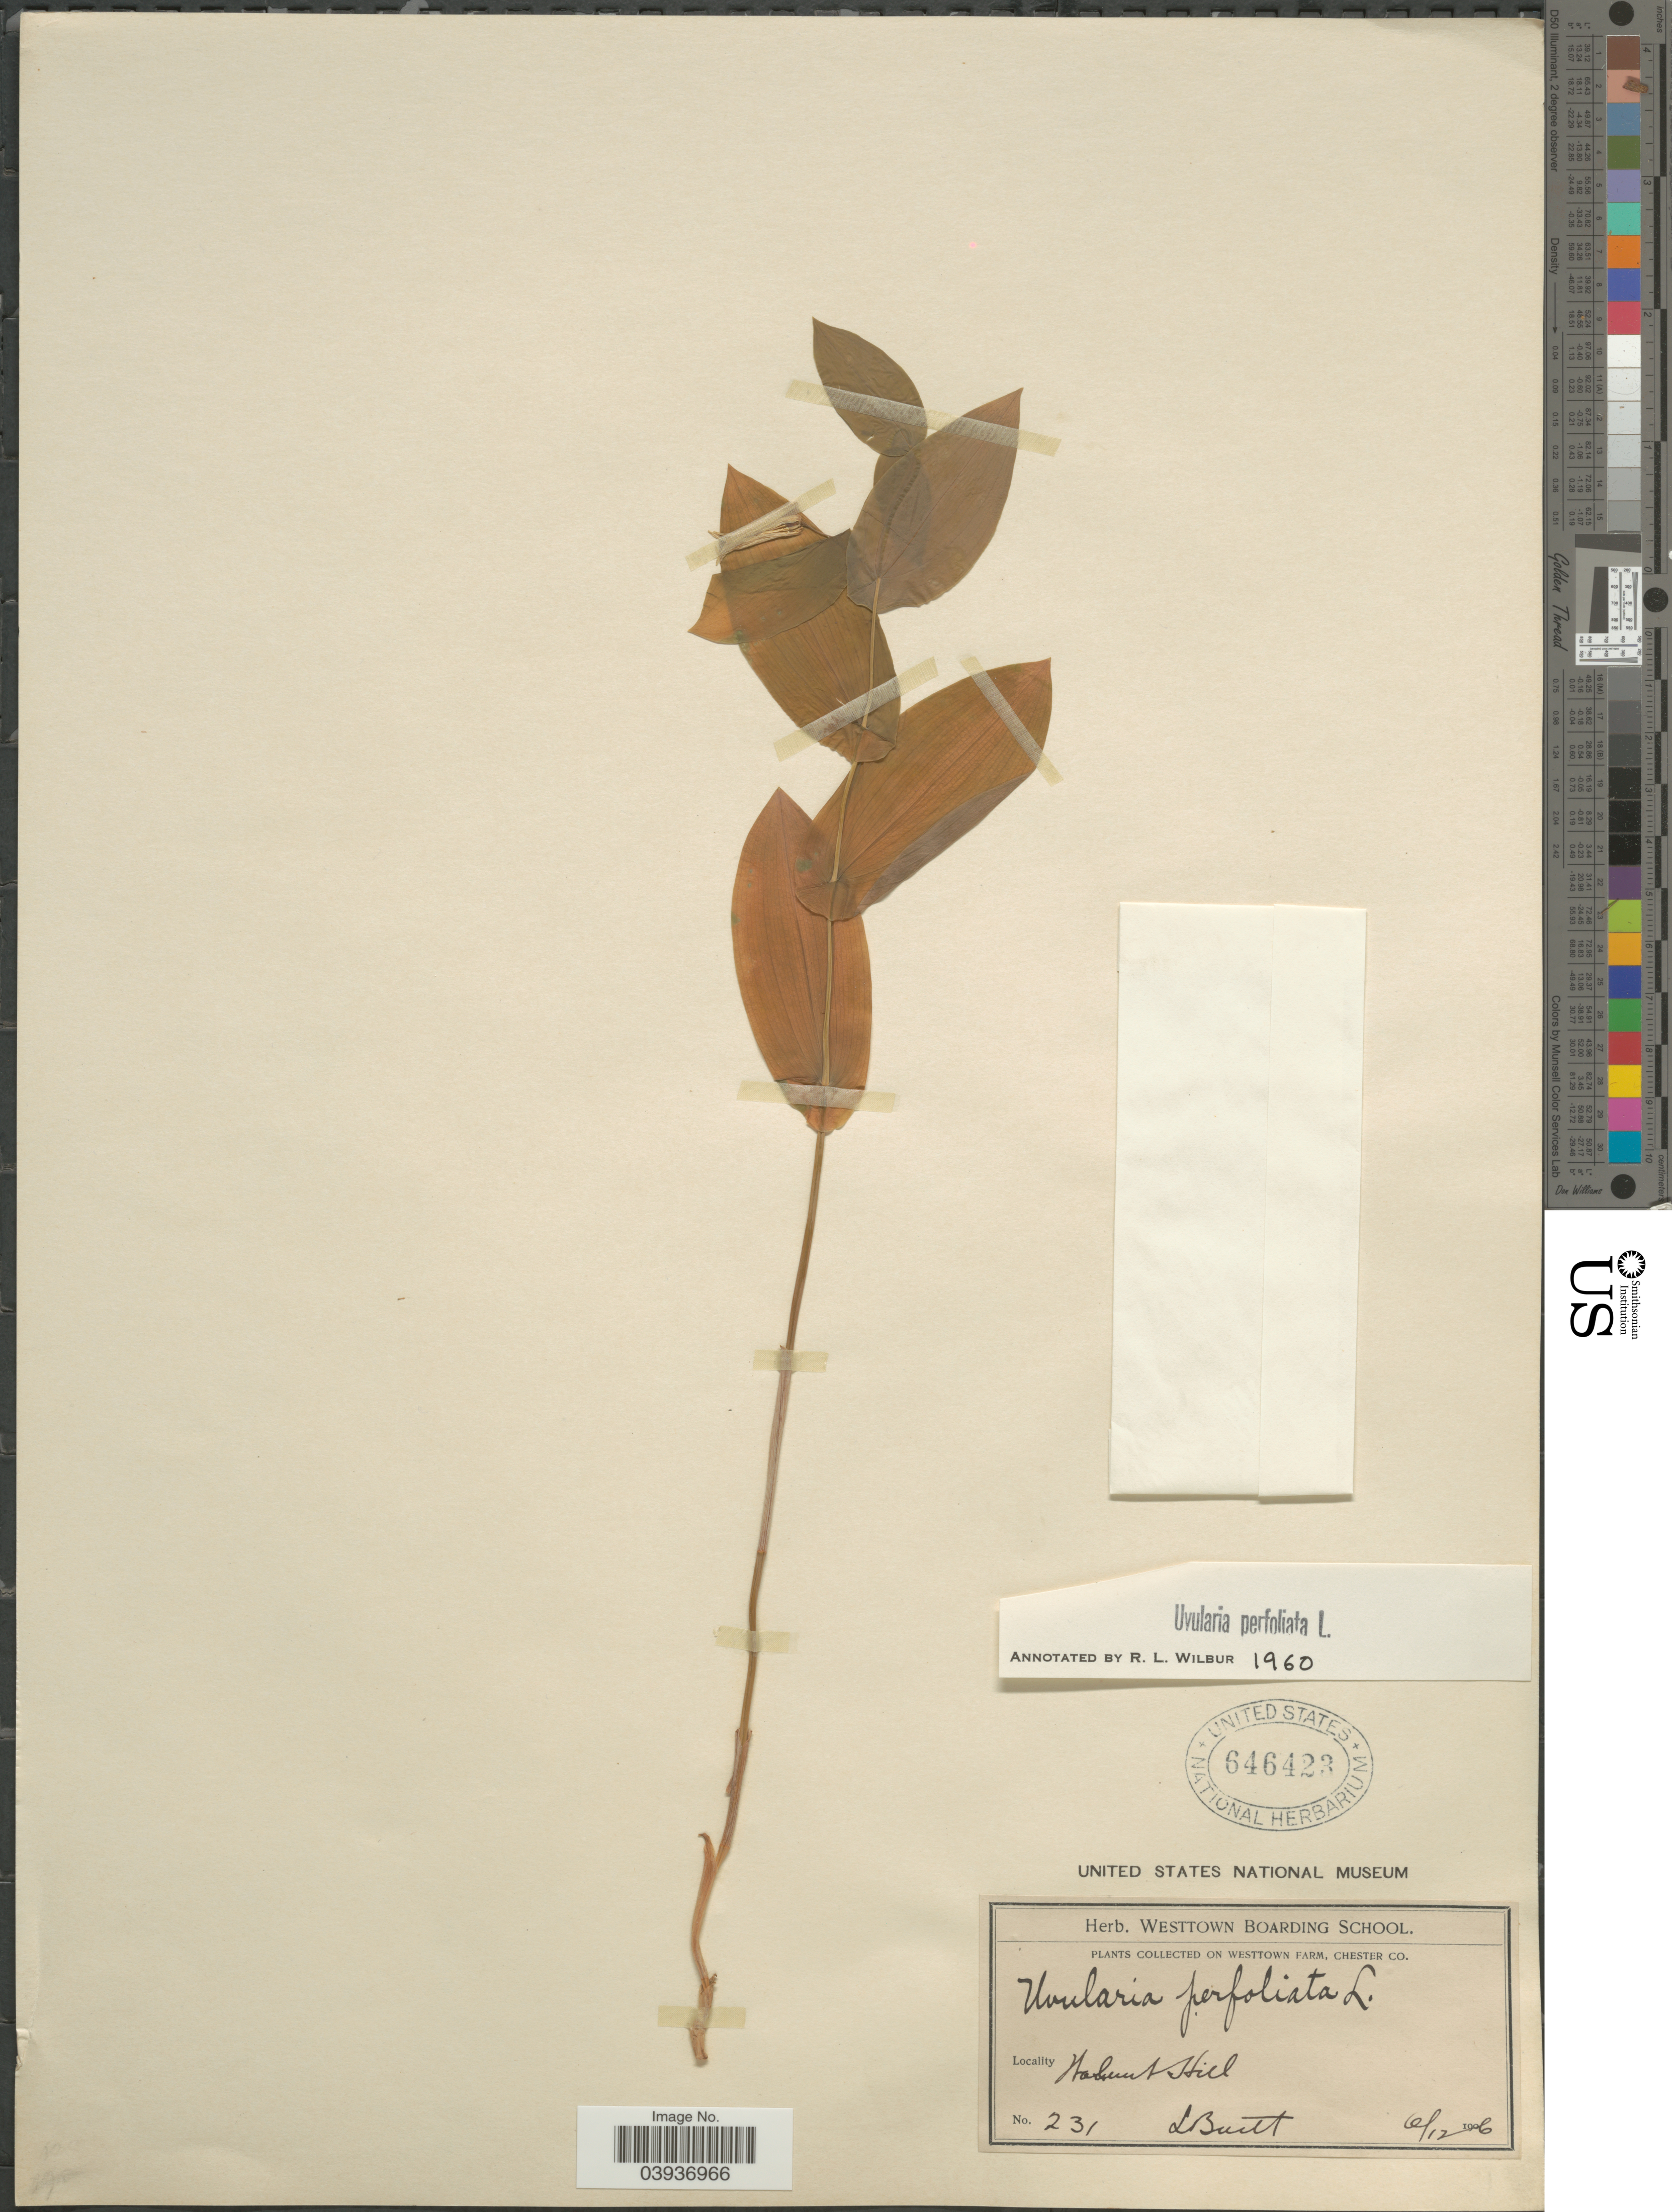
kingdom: Plantae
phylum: Tracheophyta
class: Liliopsida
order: Liliales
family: Colchicaceae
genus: Uvularia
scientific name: Uvularia perfoliata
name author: L.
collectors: L. Burtt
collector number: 231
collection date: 1906-06-12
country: United States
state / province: Pennsylvania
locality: Westtown Farm, Chester Co. Nabunt [interpreted] Hill.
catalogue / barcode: US 646423